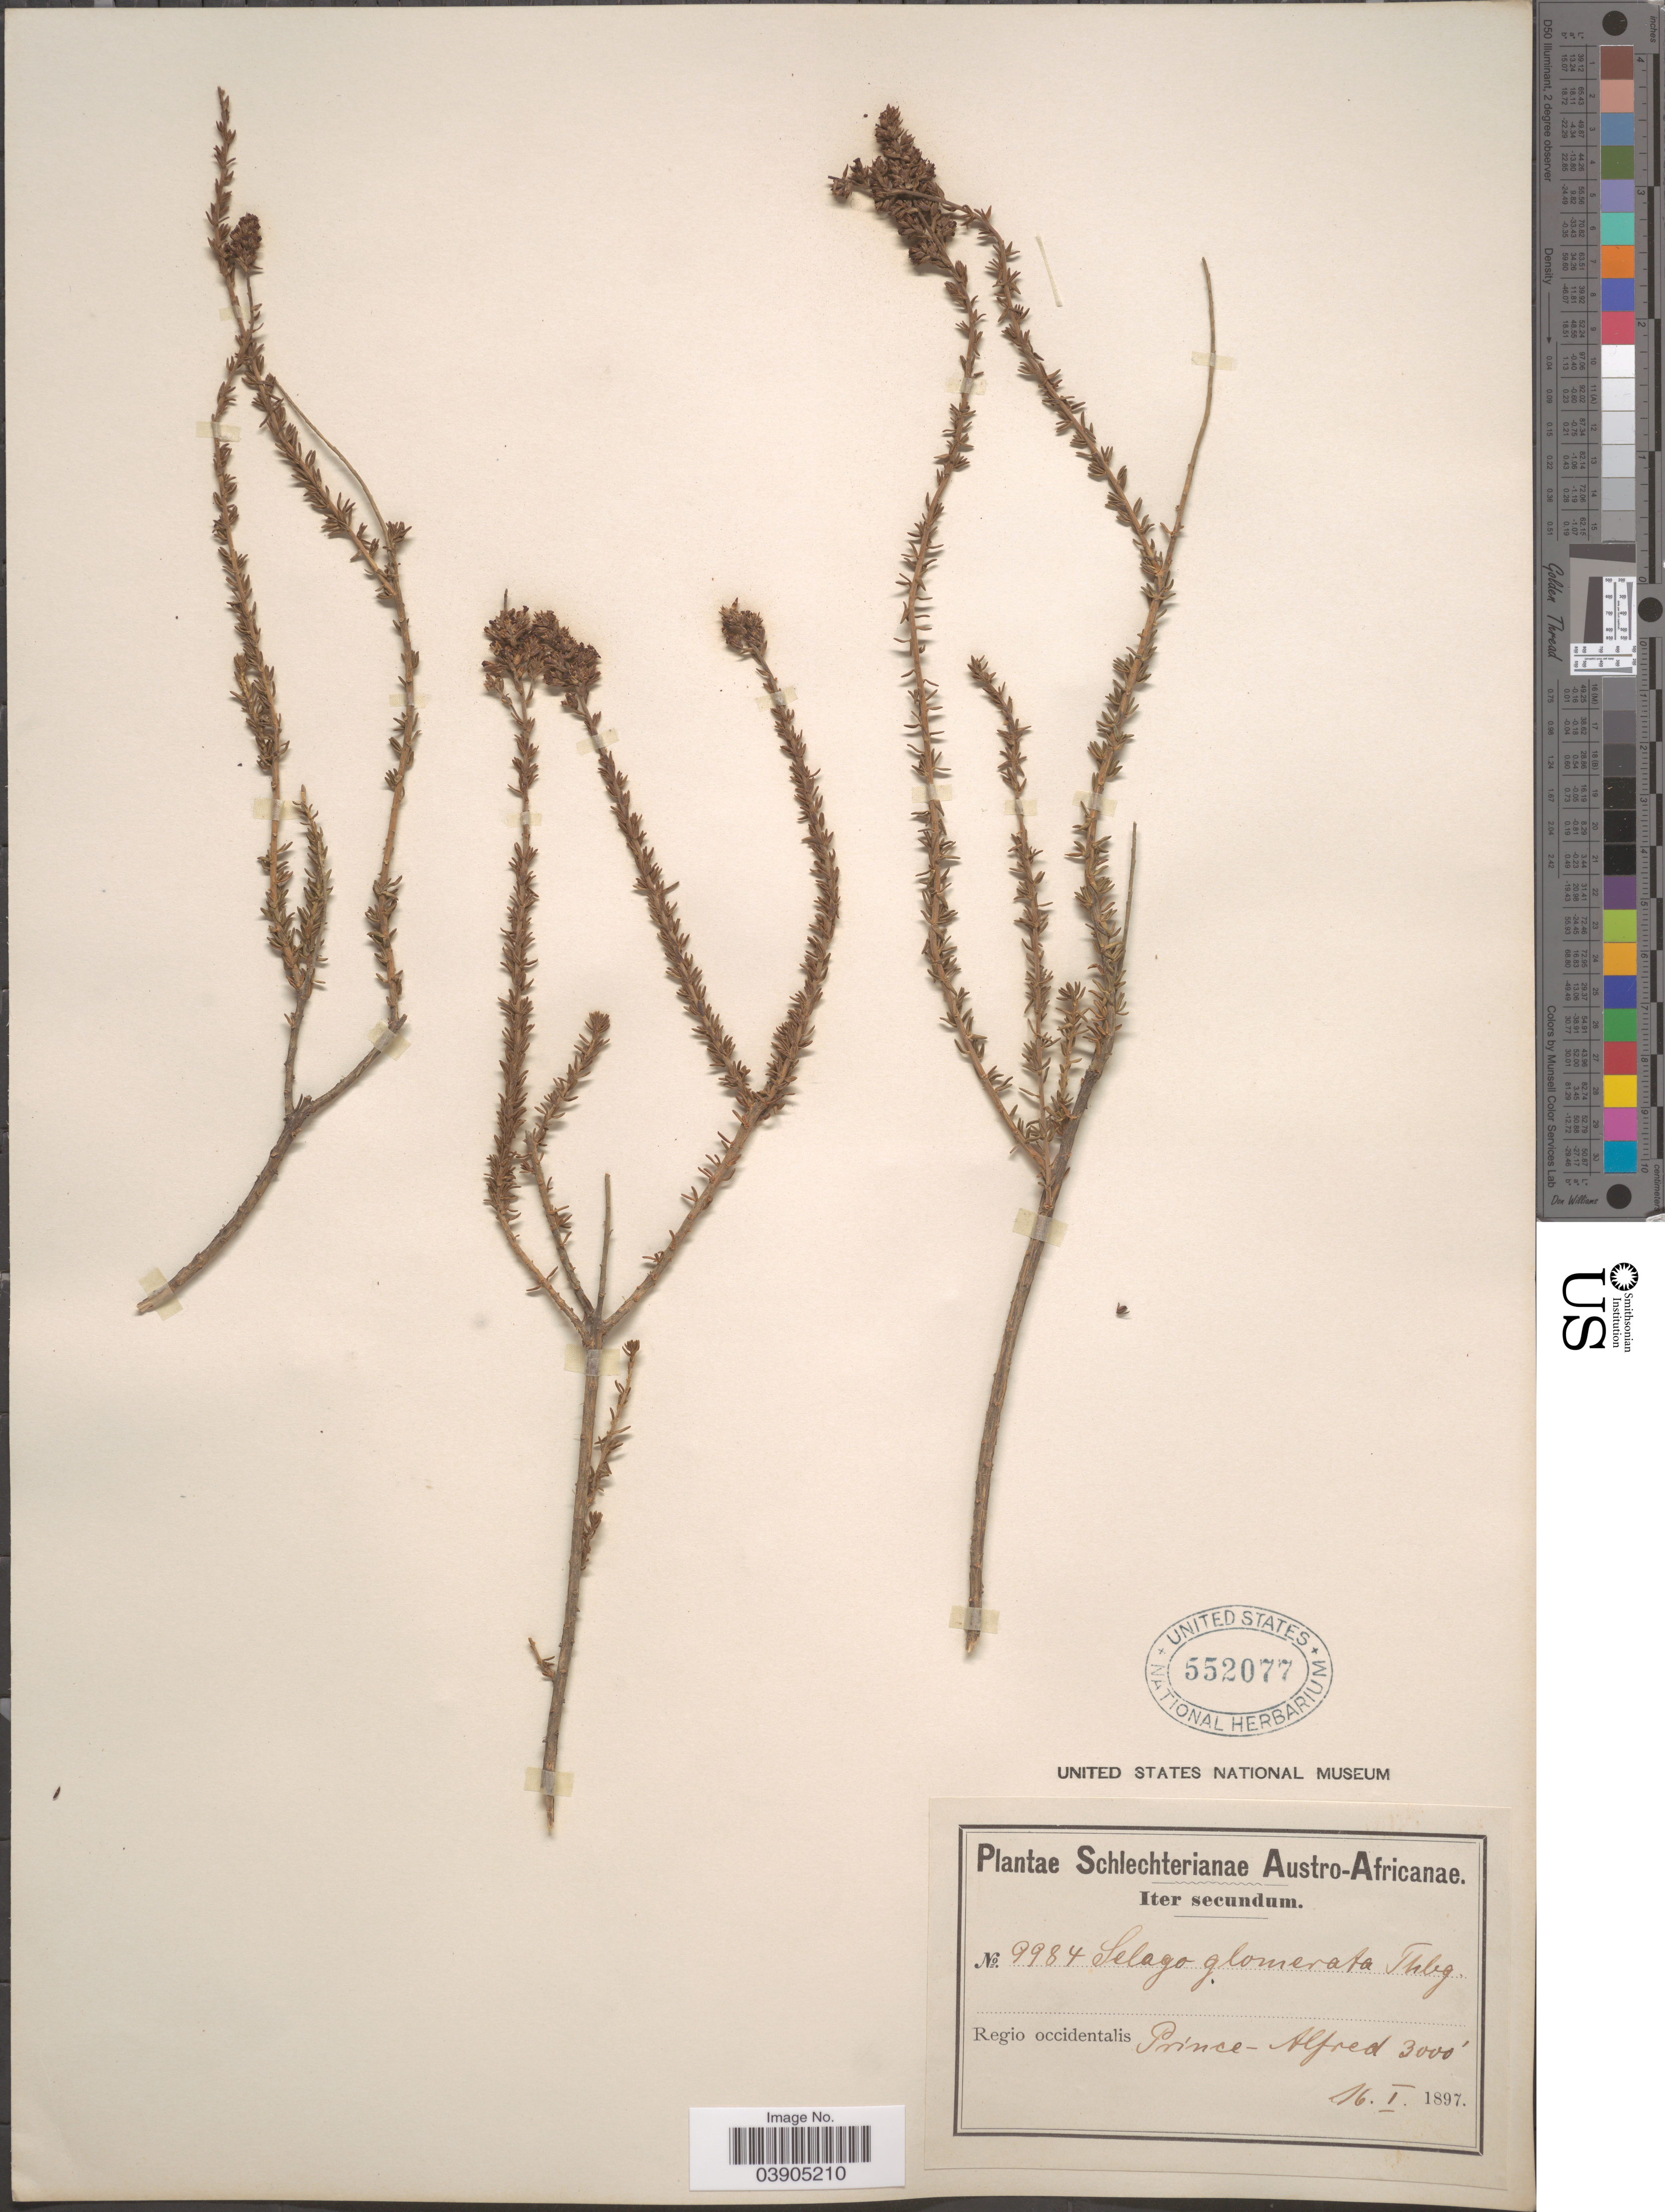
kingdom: Plantae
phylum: Tracheophyta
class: Magnoliopsida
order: Lamiales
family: Scrophulariaceae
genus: Selago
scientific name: Selago glomerata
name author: Thunb.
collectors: Schlechter, --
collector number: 9984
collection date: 1897-01-16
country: South Africa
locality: Austro-Africanae. Regio occidentalis Prince - Alfred.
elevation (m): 914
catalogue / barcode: US 552077